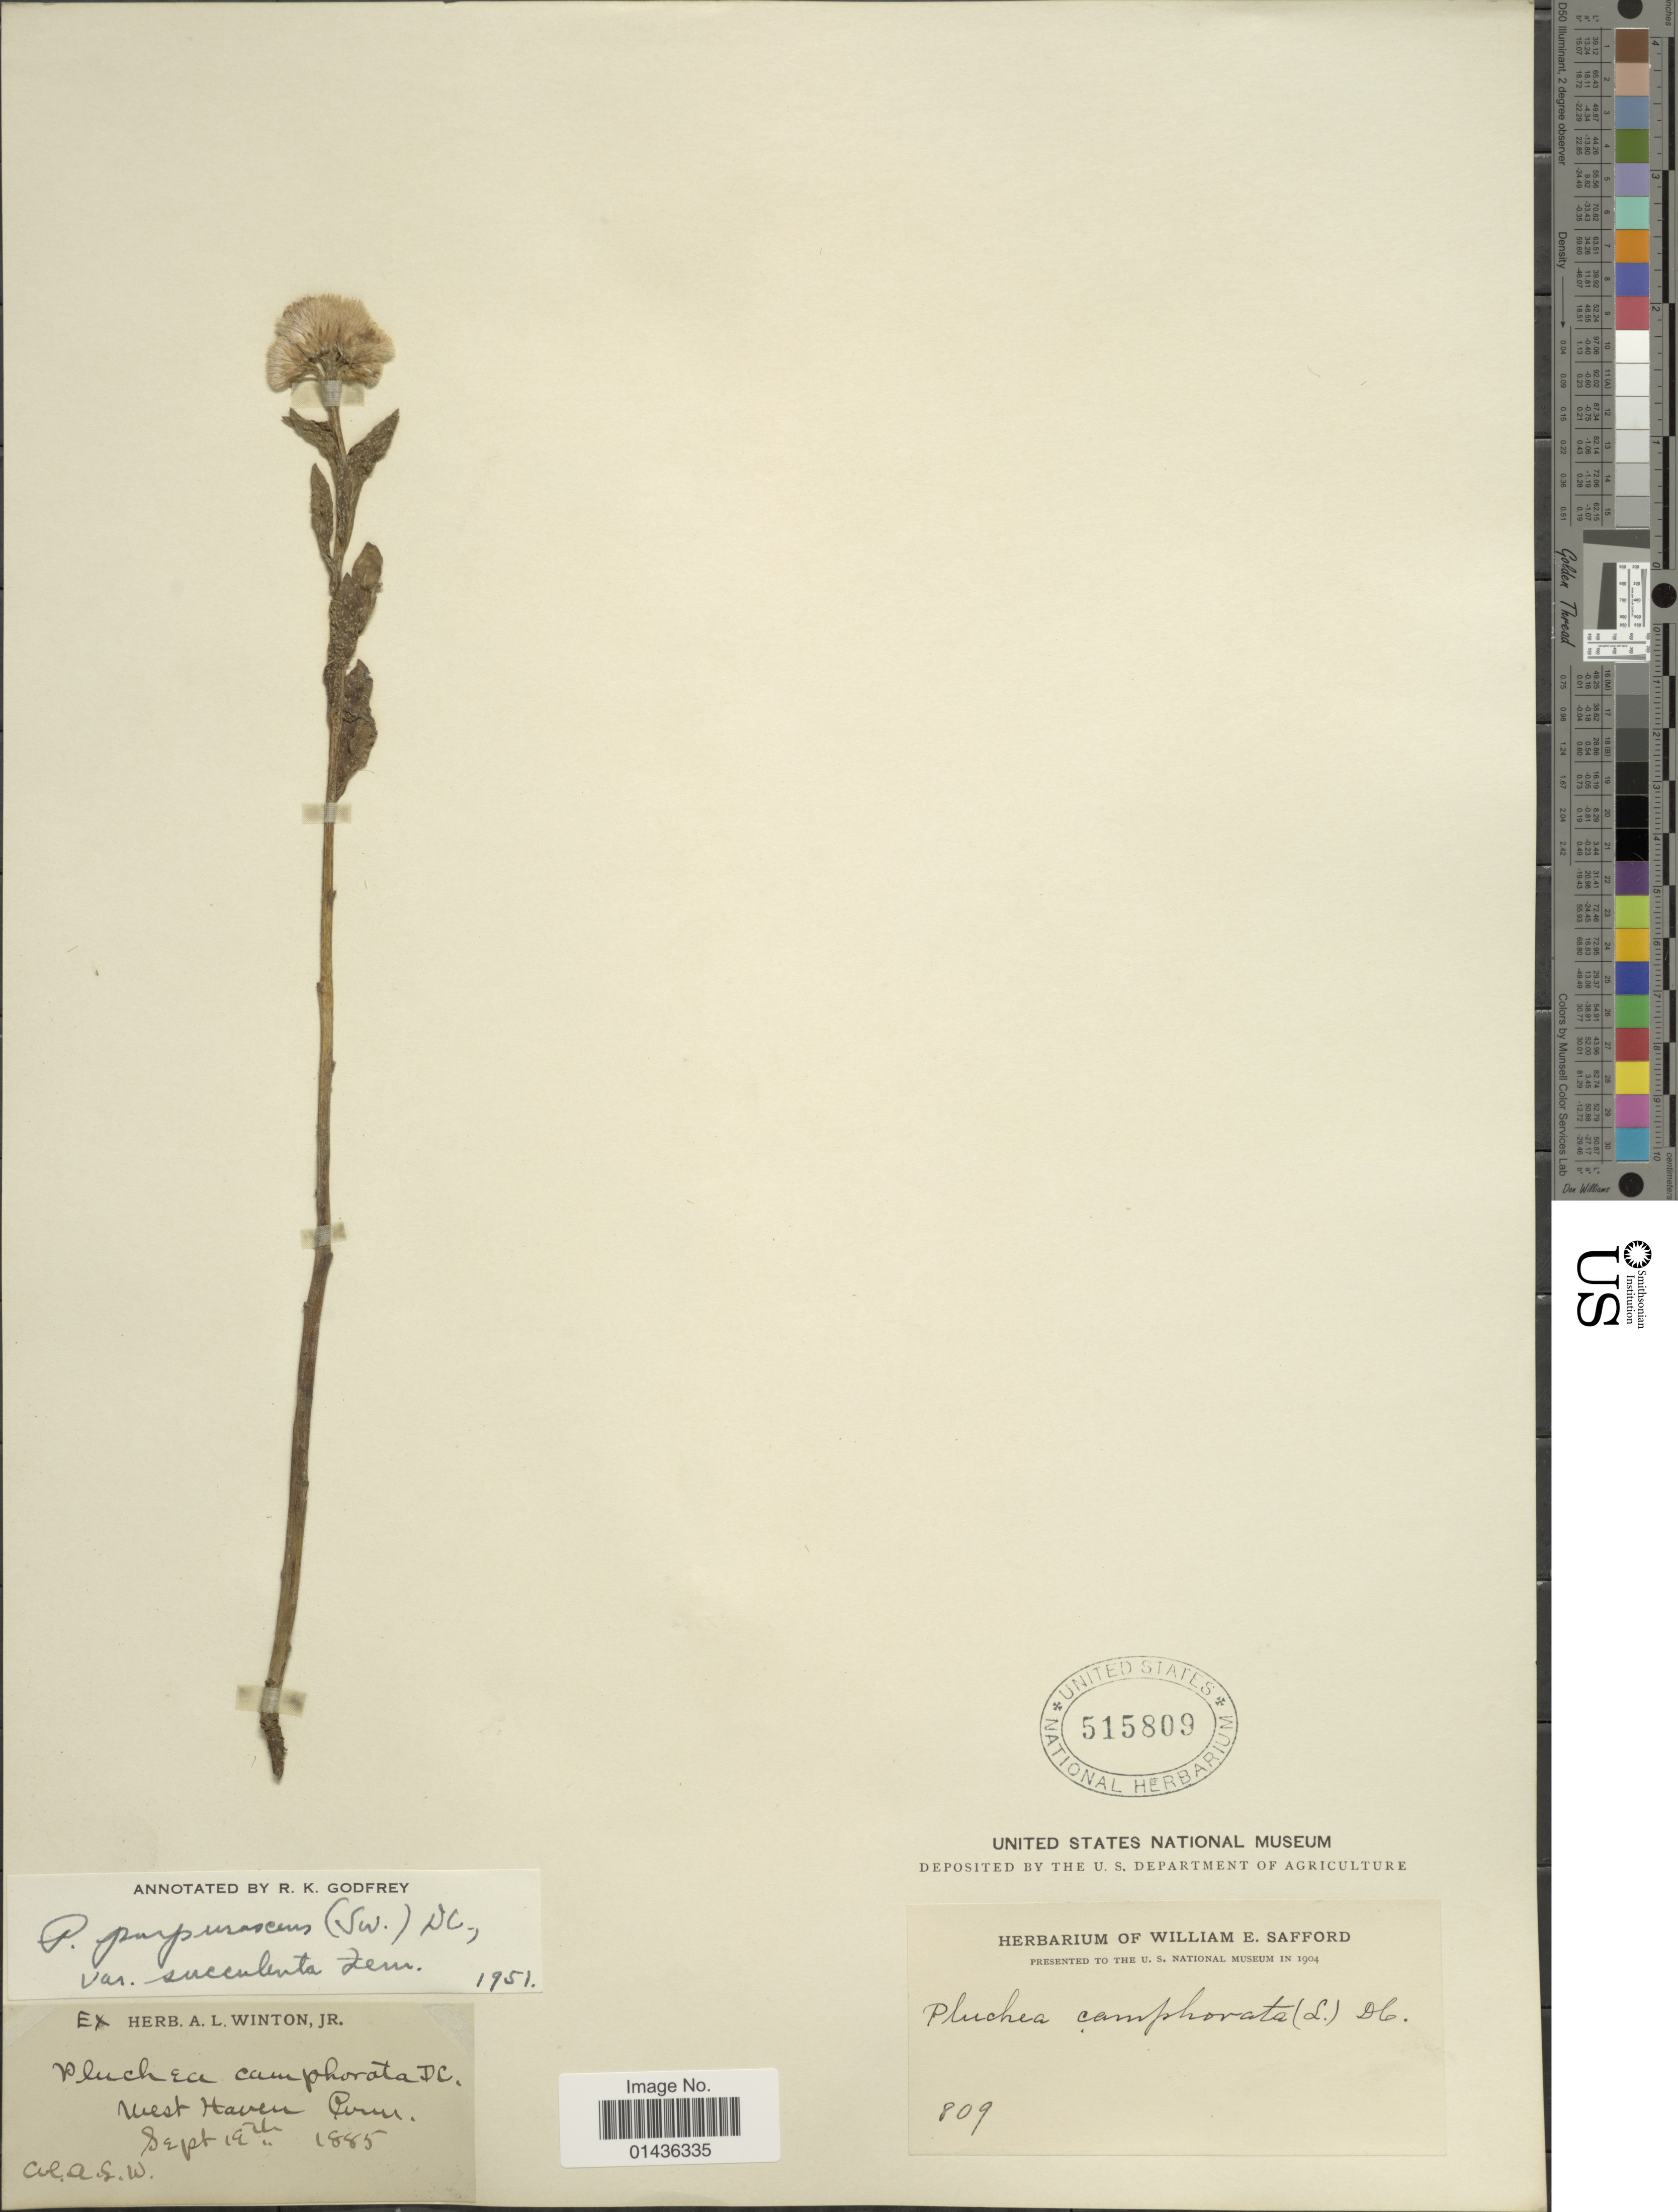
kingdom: Plantae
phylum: Tracheophyta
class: Magnoliopsida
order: Asterales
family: Asteraceae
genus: Pluchea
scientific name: Pluchea odorata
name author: (L.) Cass.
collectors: A. Winton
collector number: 809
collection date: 1885-09-19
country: United States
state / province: Connecticut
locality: West Haven, Conn.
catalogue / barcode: US 515809